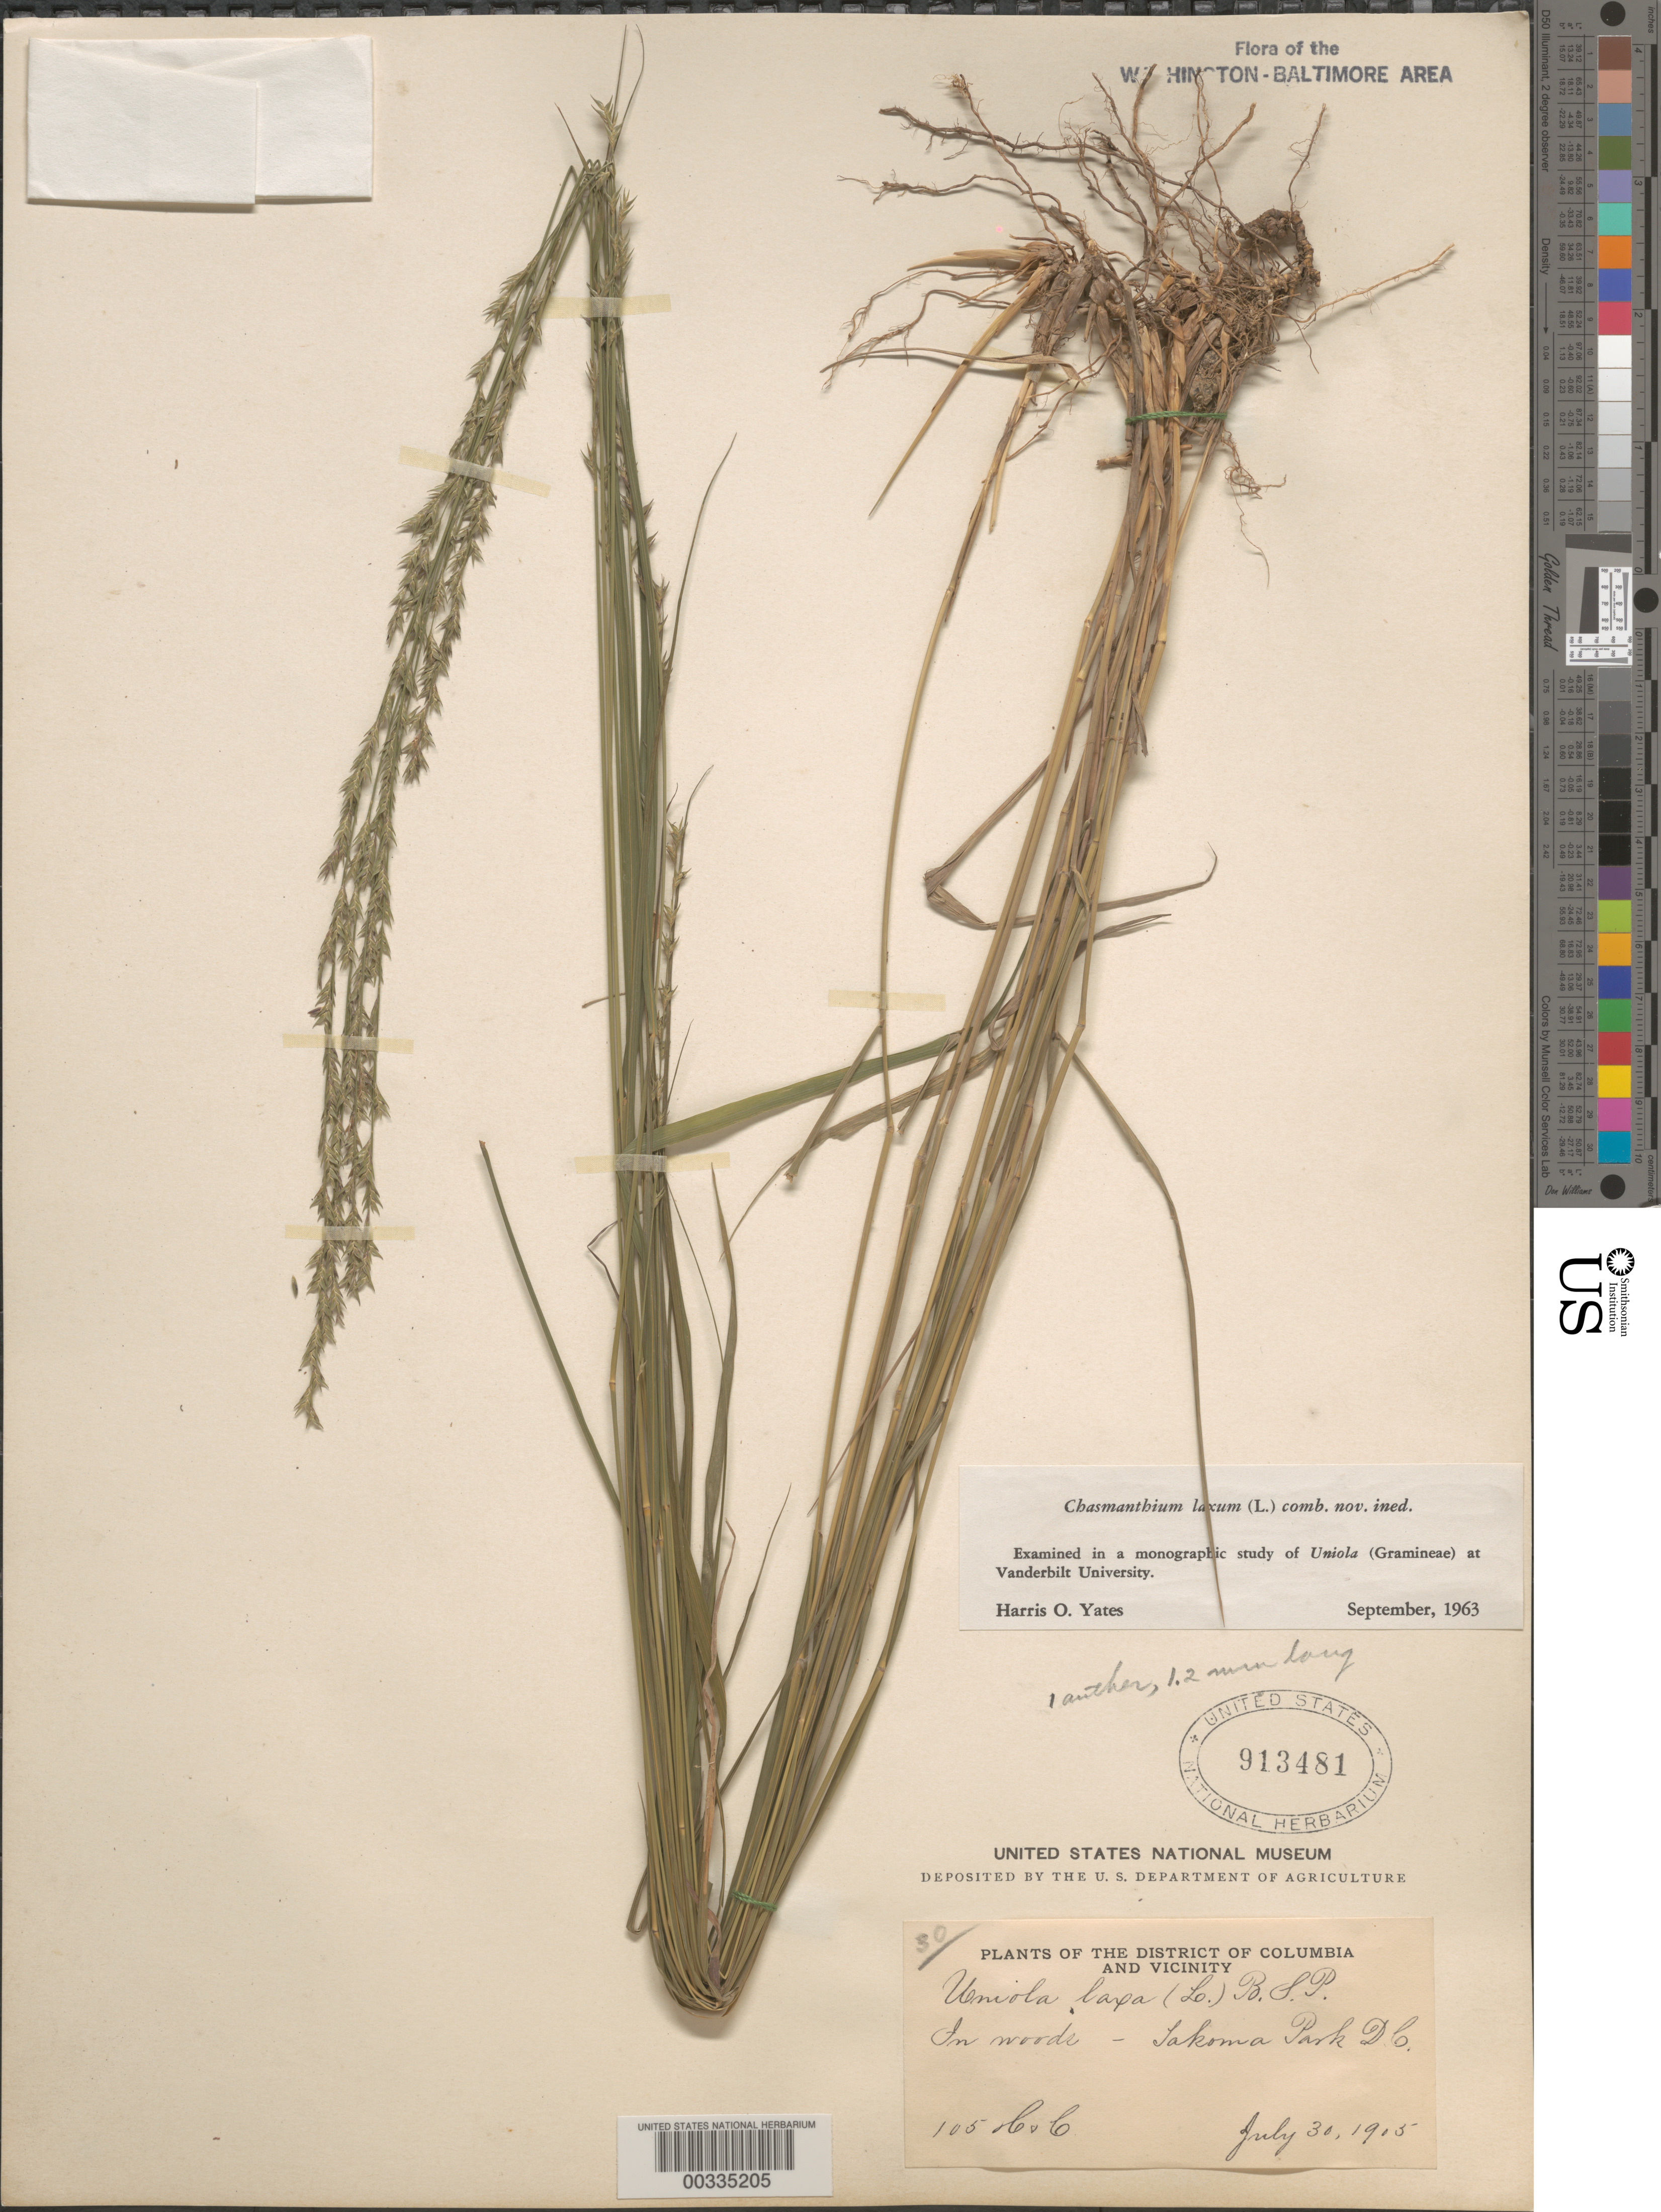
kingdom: Plantae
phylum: Tracheophyta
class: Liliopsida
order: Poales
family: Poaceae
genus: Chasmanthium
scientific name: Chasmanthium laxum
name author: (L.) H.O. Yates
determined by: Yates, H. O.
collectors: A. S. Hitchcock & A. Chase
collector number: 105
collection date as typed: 30 Jul 1905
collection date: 1905-07-30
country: United States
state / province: District of Columbia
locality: Takoma Park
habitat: Woods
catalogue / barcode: US 913481